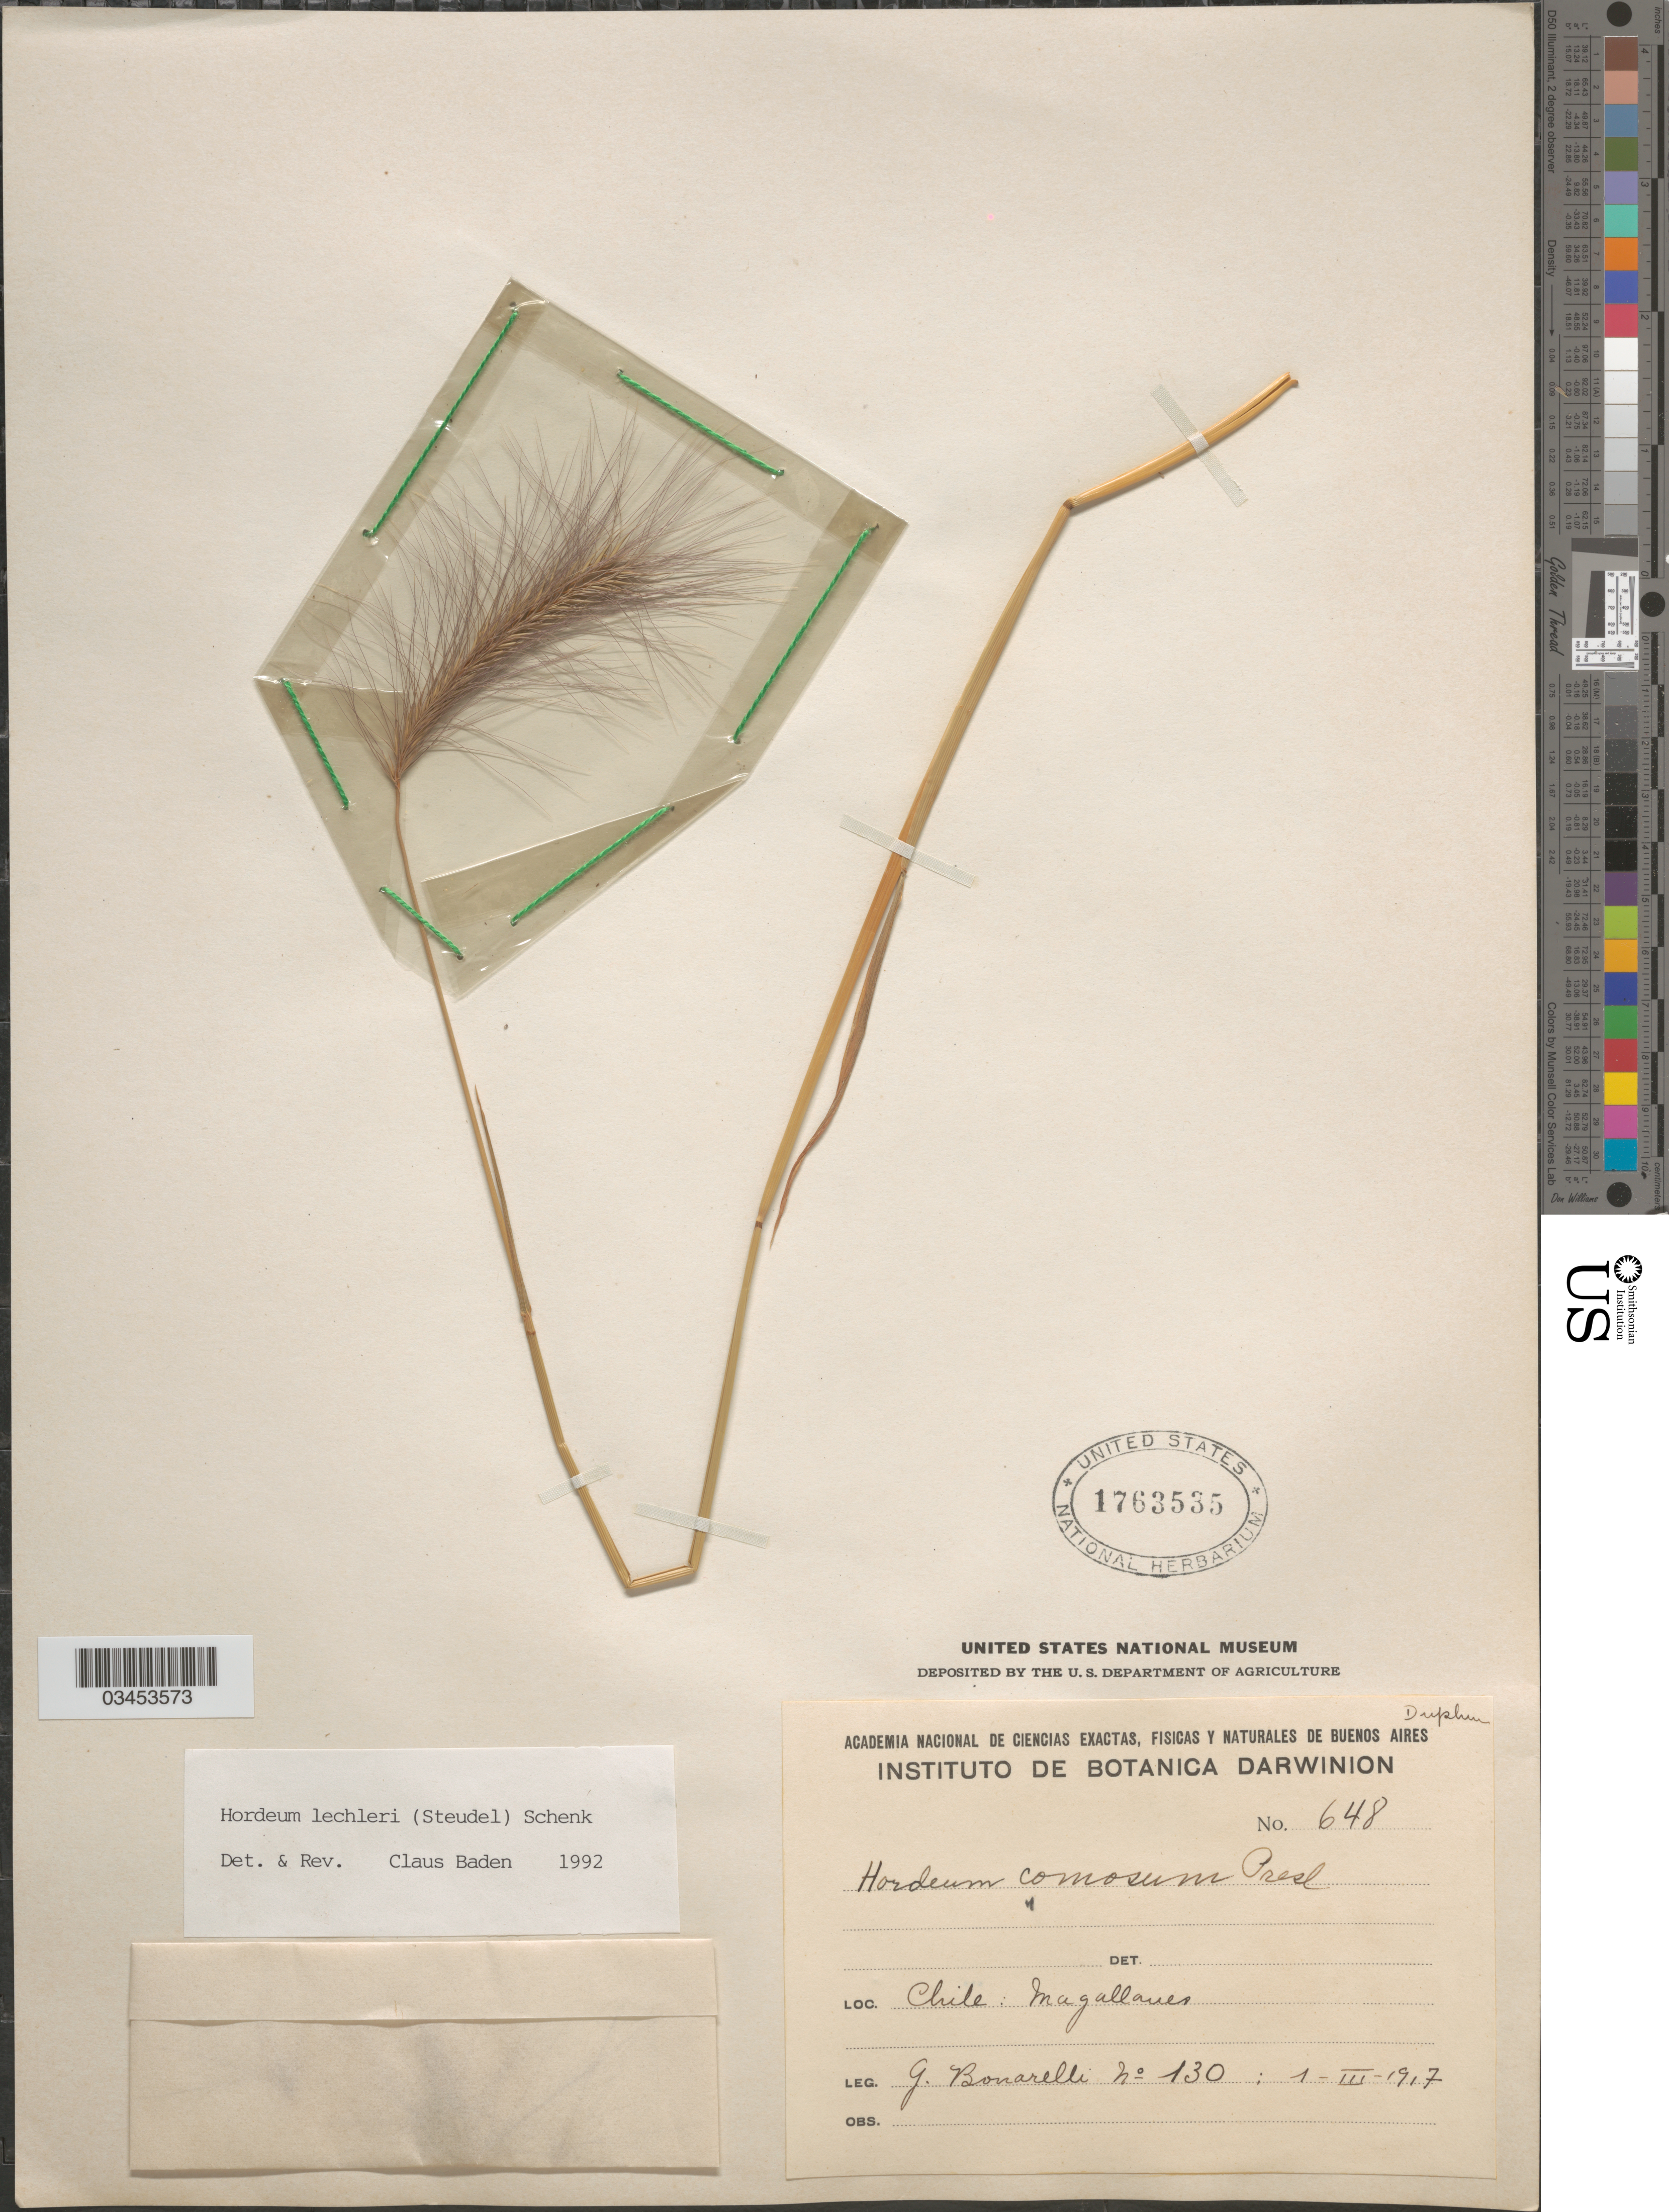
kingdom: Plantae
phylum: Tracheophyta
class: Liliopsida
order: Poales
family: Poaceae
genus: Hordeum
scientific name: Hordeum lechleri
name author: (Steud.) Schenck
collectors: G. Bonarelli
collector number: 130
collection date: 1917-01-01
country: Chile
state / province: Magallanes y de la Antártica Chilena (XII)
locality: Magallanes.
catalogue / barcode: US 1763535